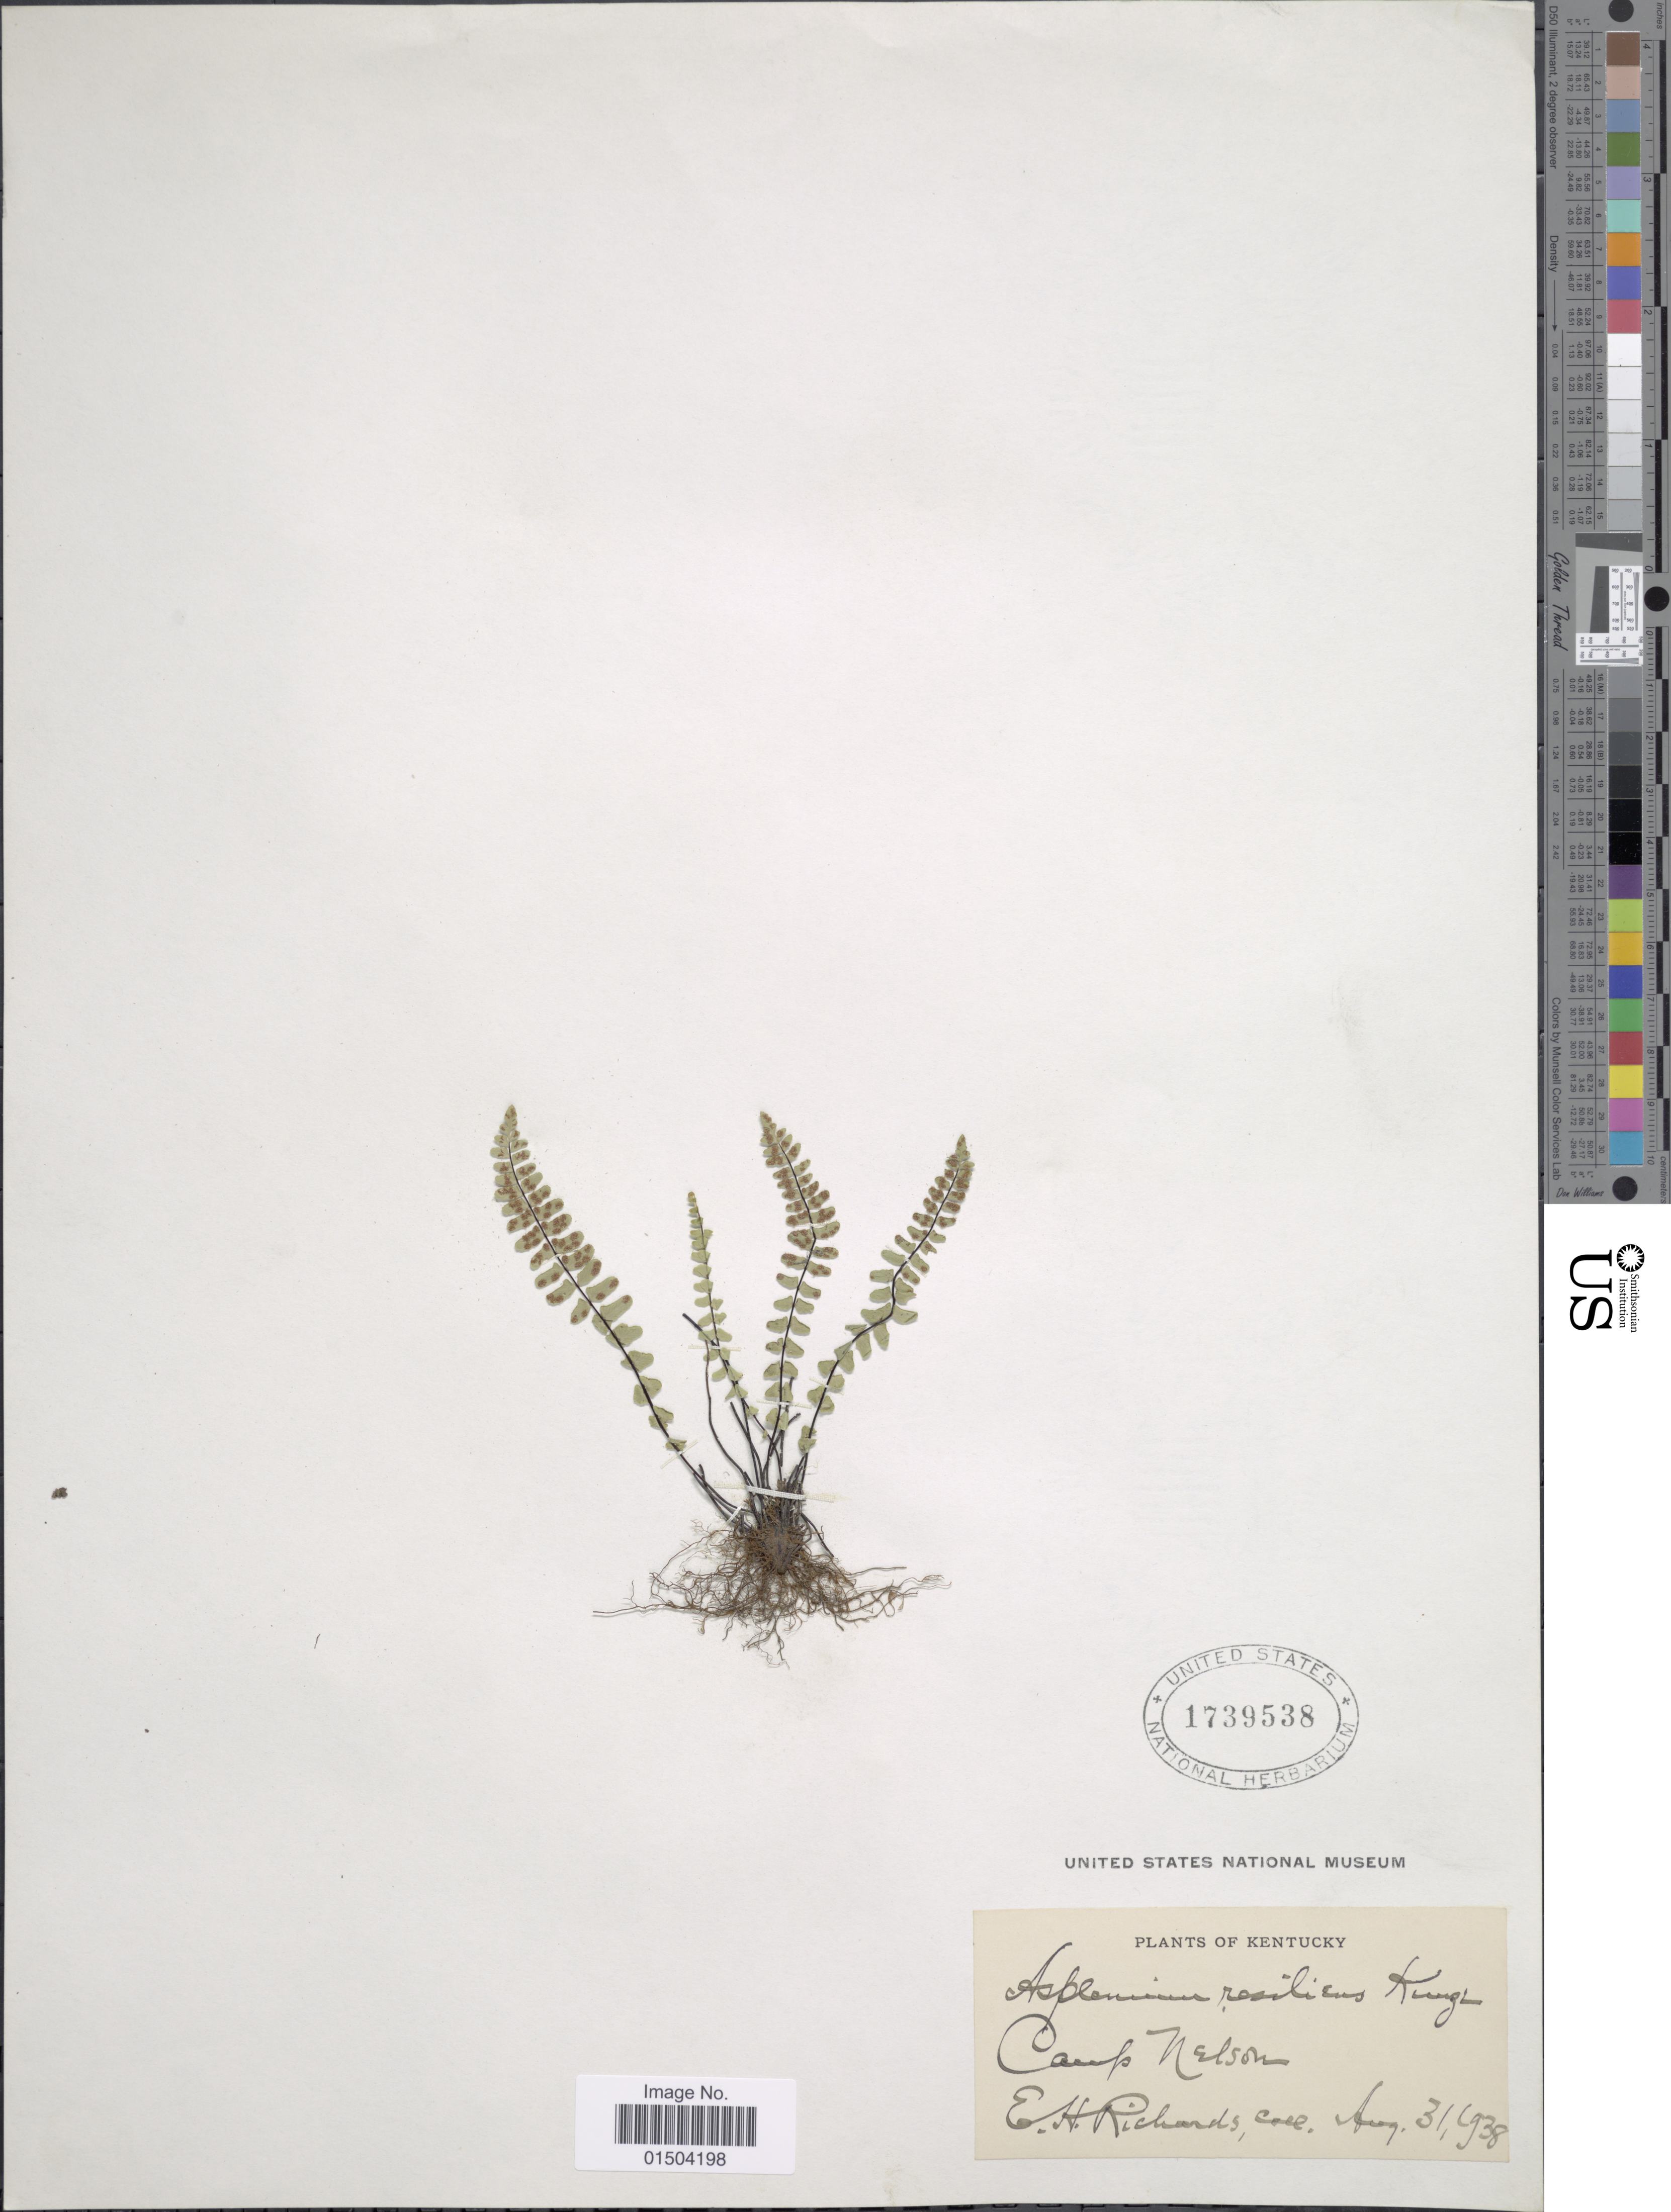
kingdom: Plantae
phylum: Tracheophyta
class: Polypodiopsida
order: Polypodiales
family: Aspleniaceae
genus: Asplenium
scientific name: Asplenium resiliens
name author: Kunze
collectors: E. Richards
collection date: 1938-08-31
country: United States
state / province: Kentucky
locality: Camp Nelson.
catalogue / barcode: US 1739538